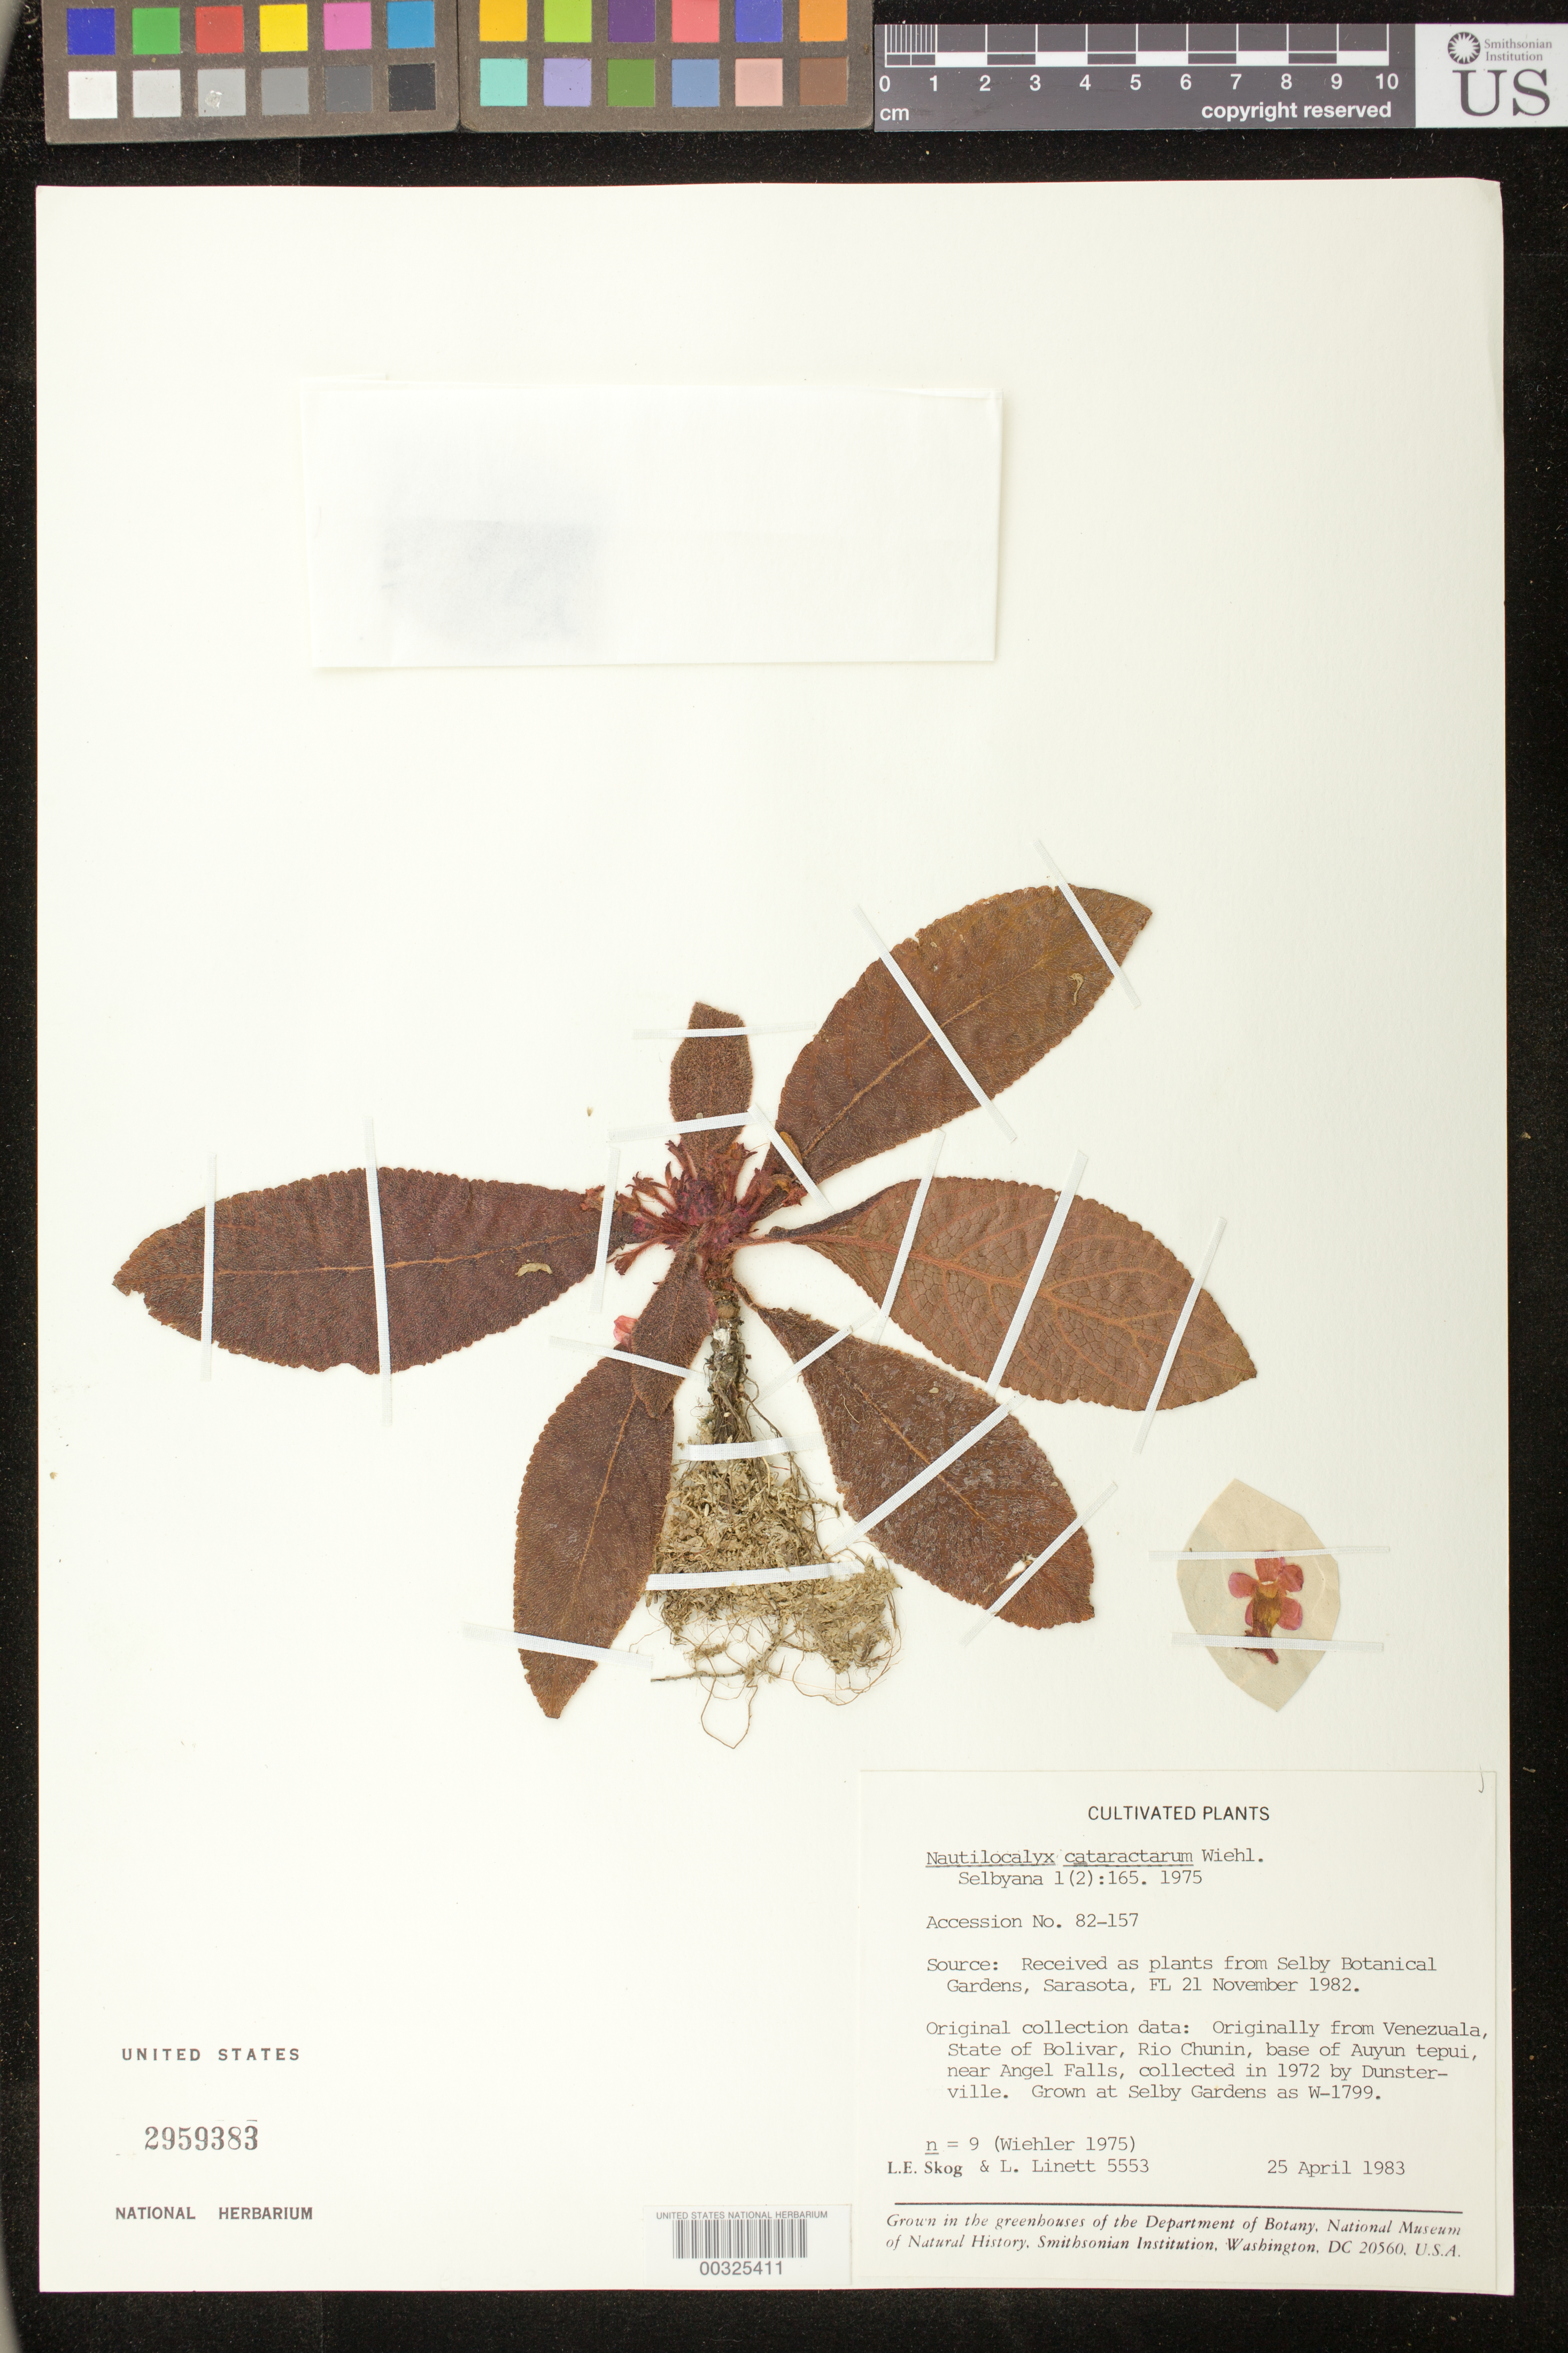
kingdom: Plantae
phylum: Tracheophyta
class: Magnoliopsida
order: Lamiales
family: Gesneriaceae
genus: Nautilocalyx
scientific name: Nautilocalyx cataractarum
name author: Wiehler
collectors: L. E. Skog & L. Linett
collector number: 5553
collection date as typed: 25 Apr 1983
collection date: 1983-04-25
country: Venezuela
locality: Grown in the greenhouses of the Dept. of Botany, National Museum of Natural History, Smithsonian Institution, Washington, DC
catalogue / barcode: US 2959383